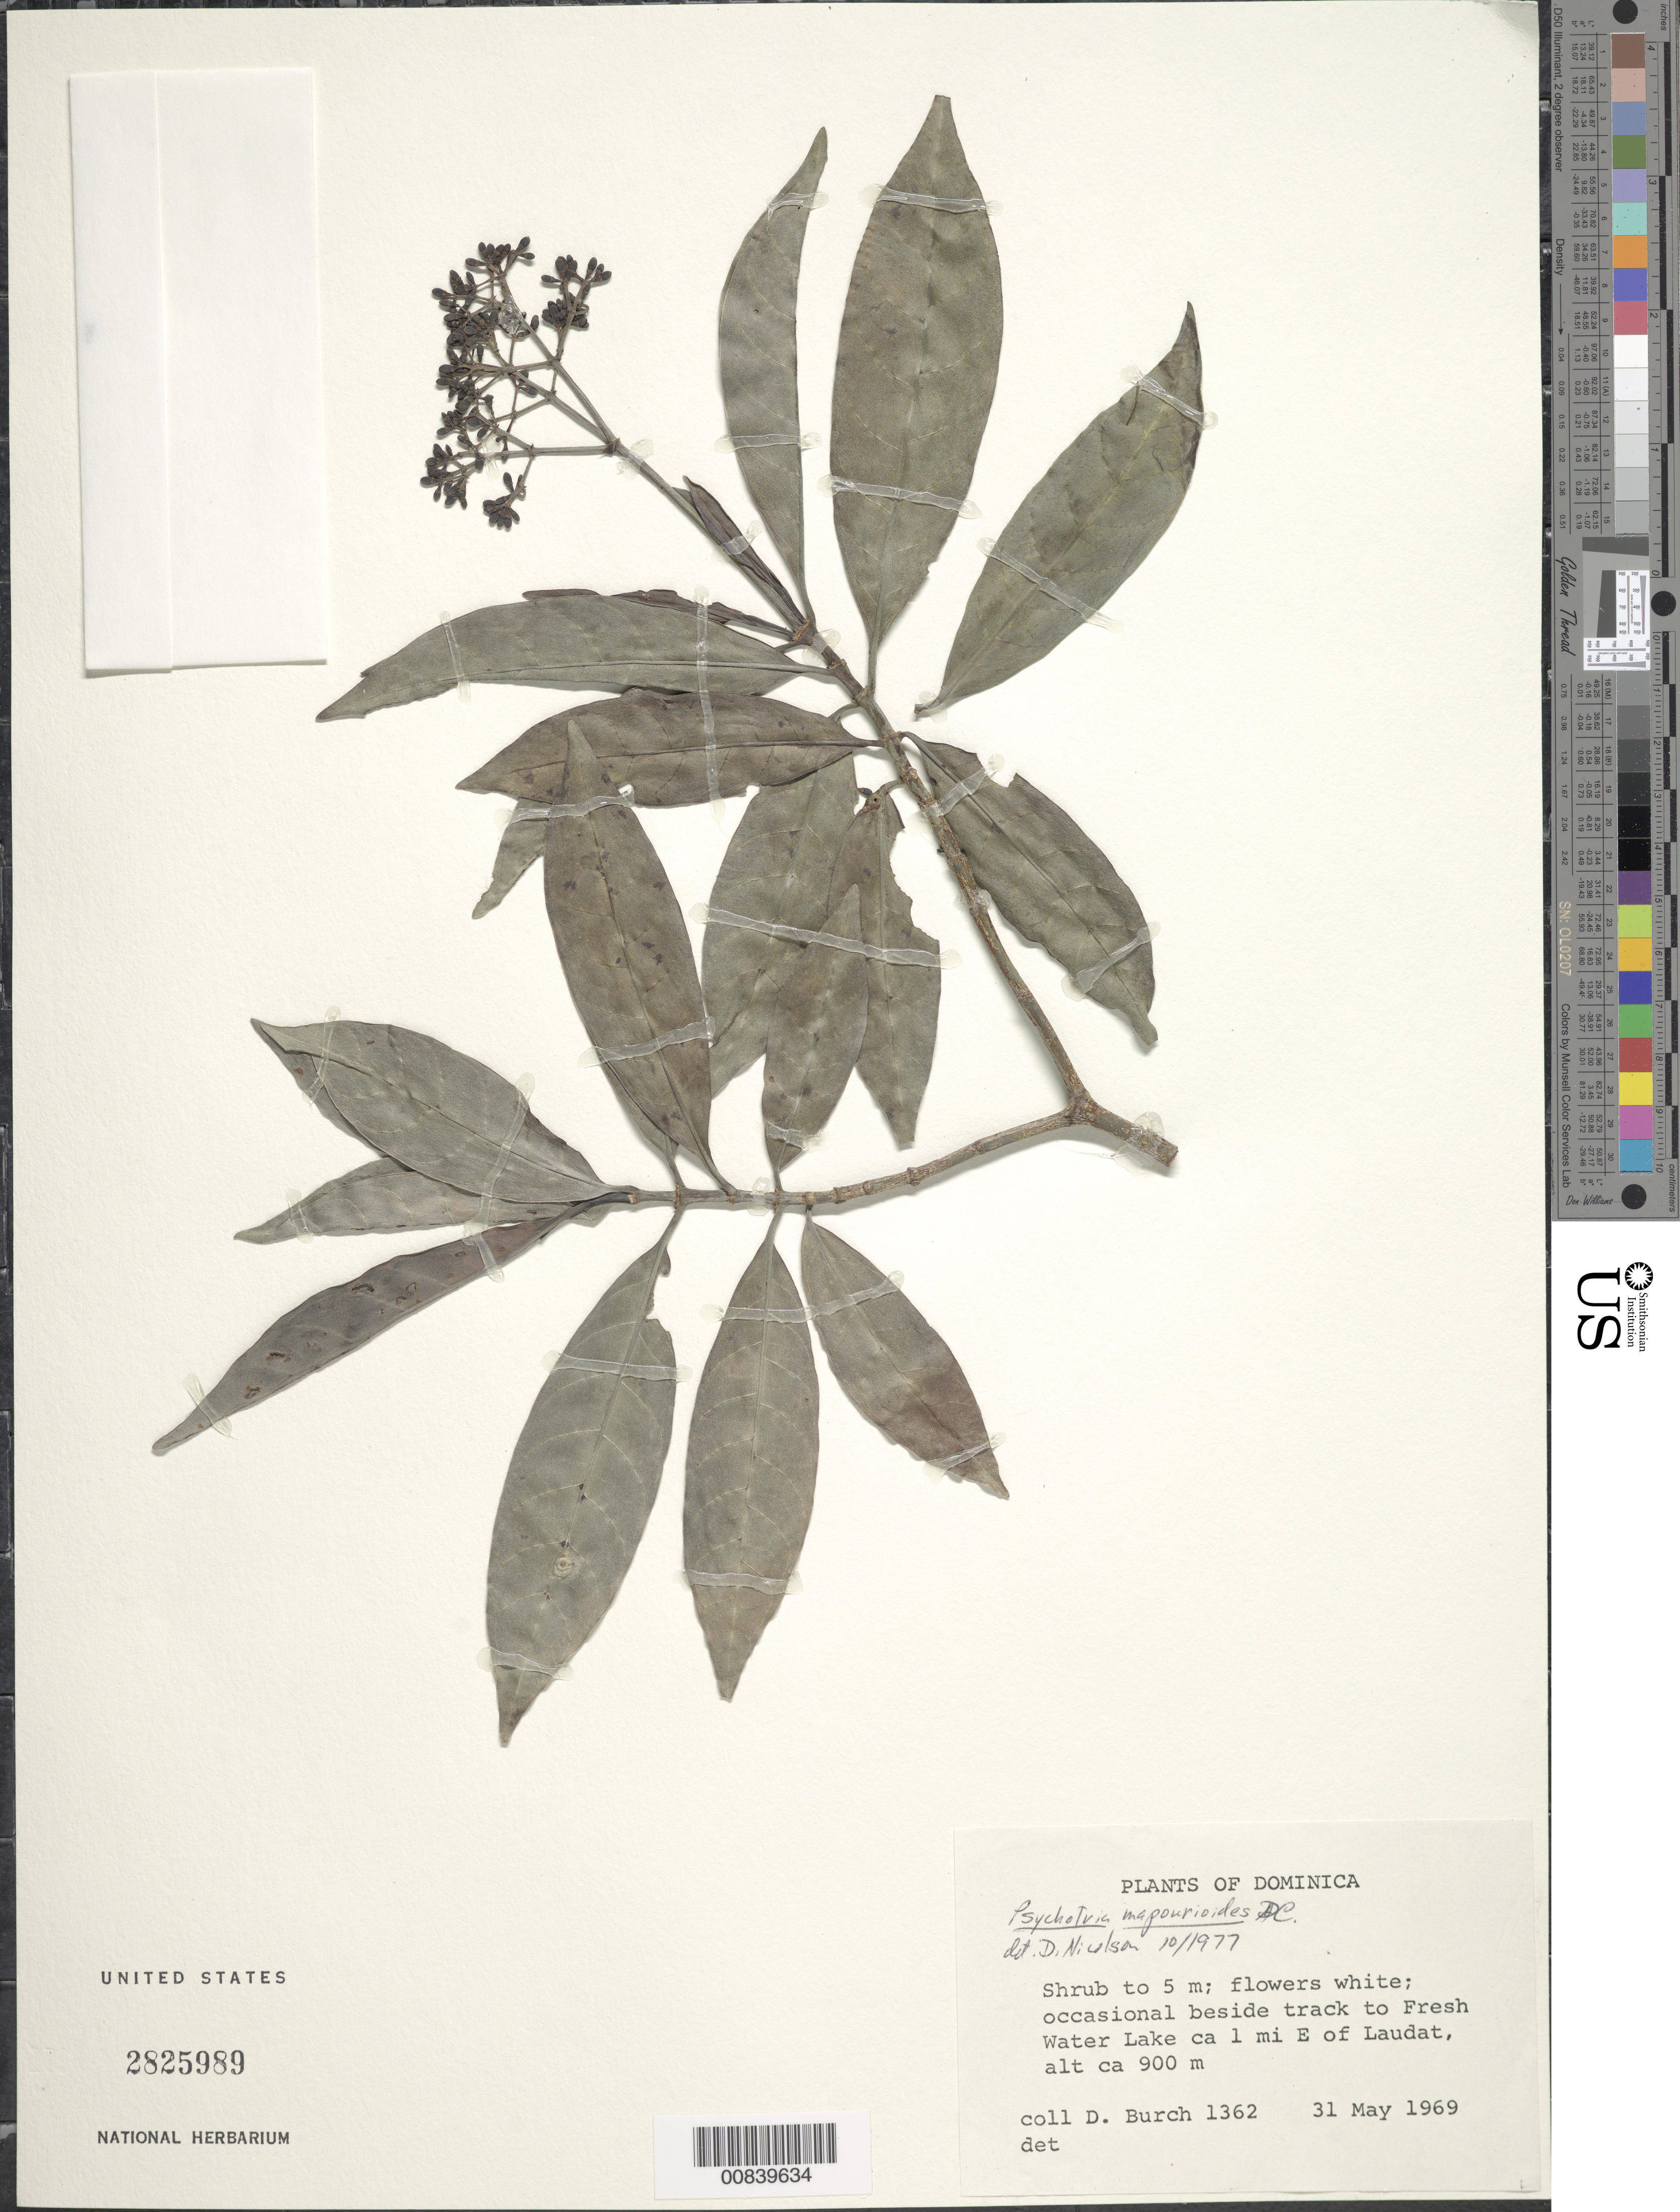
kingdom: Plantae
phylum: Tracheophyta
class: Magnoliopsida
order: Gentianales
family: Rubiaceae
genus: Psychotria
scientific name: Psychotria mapourioides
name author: DC.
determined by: Nicolson, Dan H.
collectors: D. Burch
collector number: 1362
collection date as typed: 31 May 1969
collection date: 1969-05-31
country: Dominica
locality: Track to Fresh Water Lake, ca. 1 mi. E of Laudat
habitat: Beside track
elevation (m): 900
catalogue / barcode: US 2825989